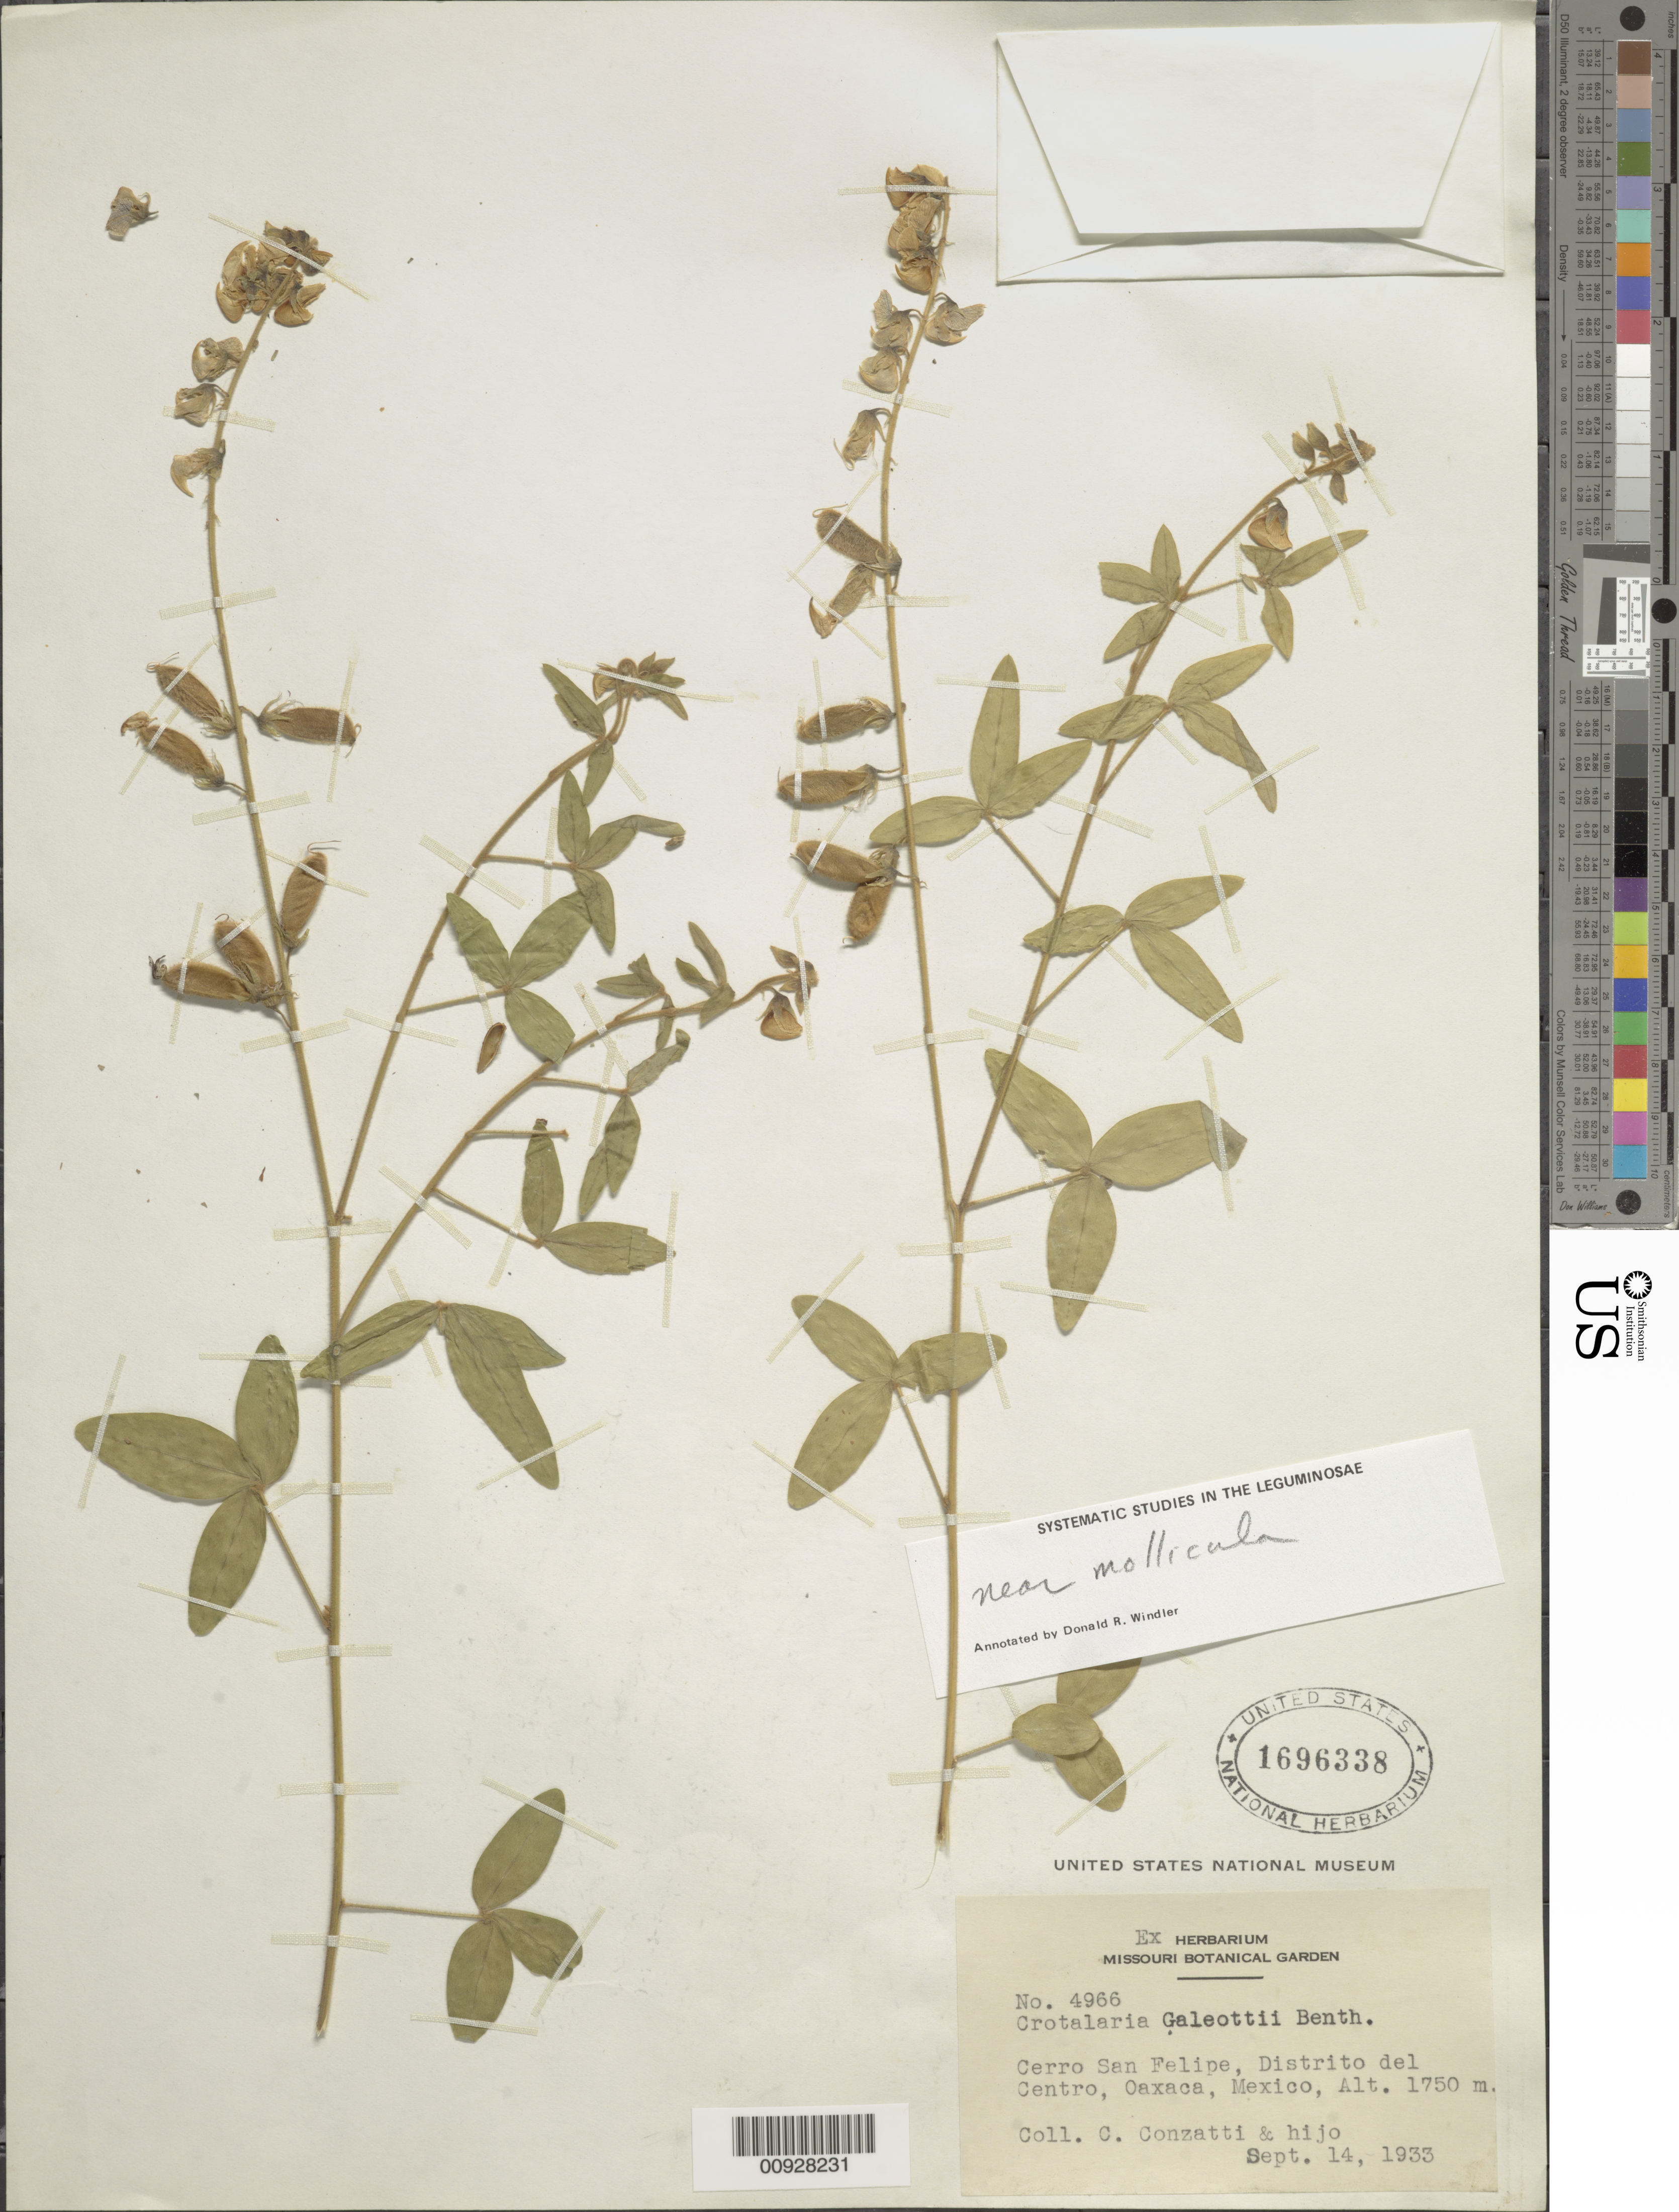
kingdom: Plantae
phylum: Tracheophyta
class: Magnoliopsida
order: Fabales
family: Fabaceae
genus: Crotalaria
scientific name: Crotalaria sp.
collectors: C. Conzatti & et al.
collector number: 4966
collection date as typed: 14 Sep 1933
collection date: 1933-09-14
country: Mexico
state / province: Oaxaca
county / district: Centro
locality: Cerro San Felipe, Distrito del Centro, Oaxaca.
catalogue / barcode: US 1696338